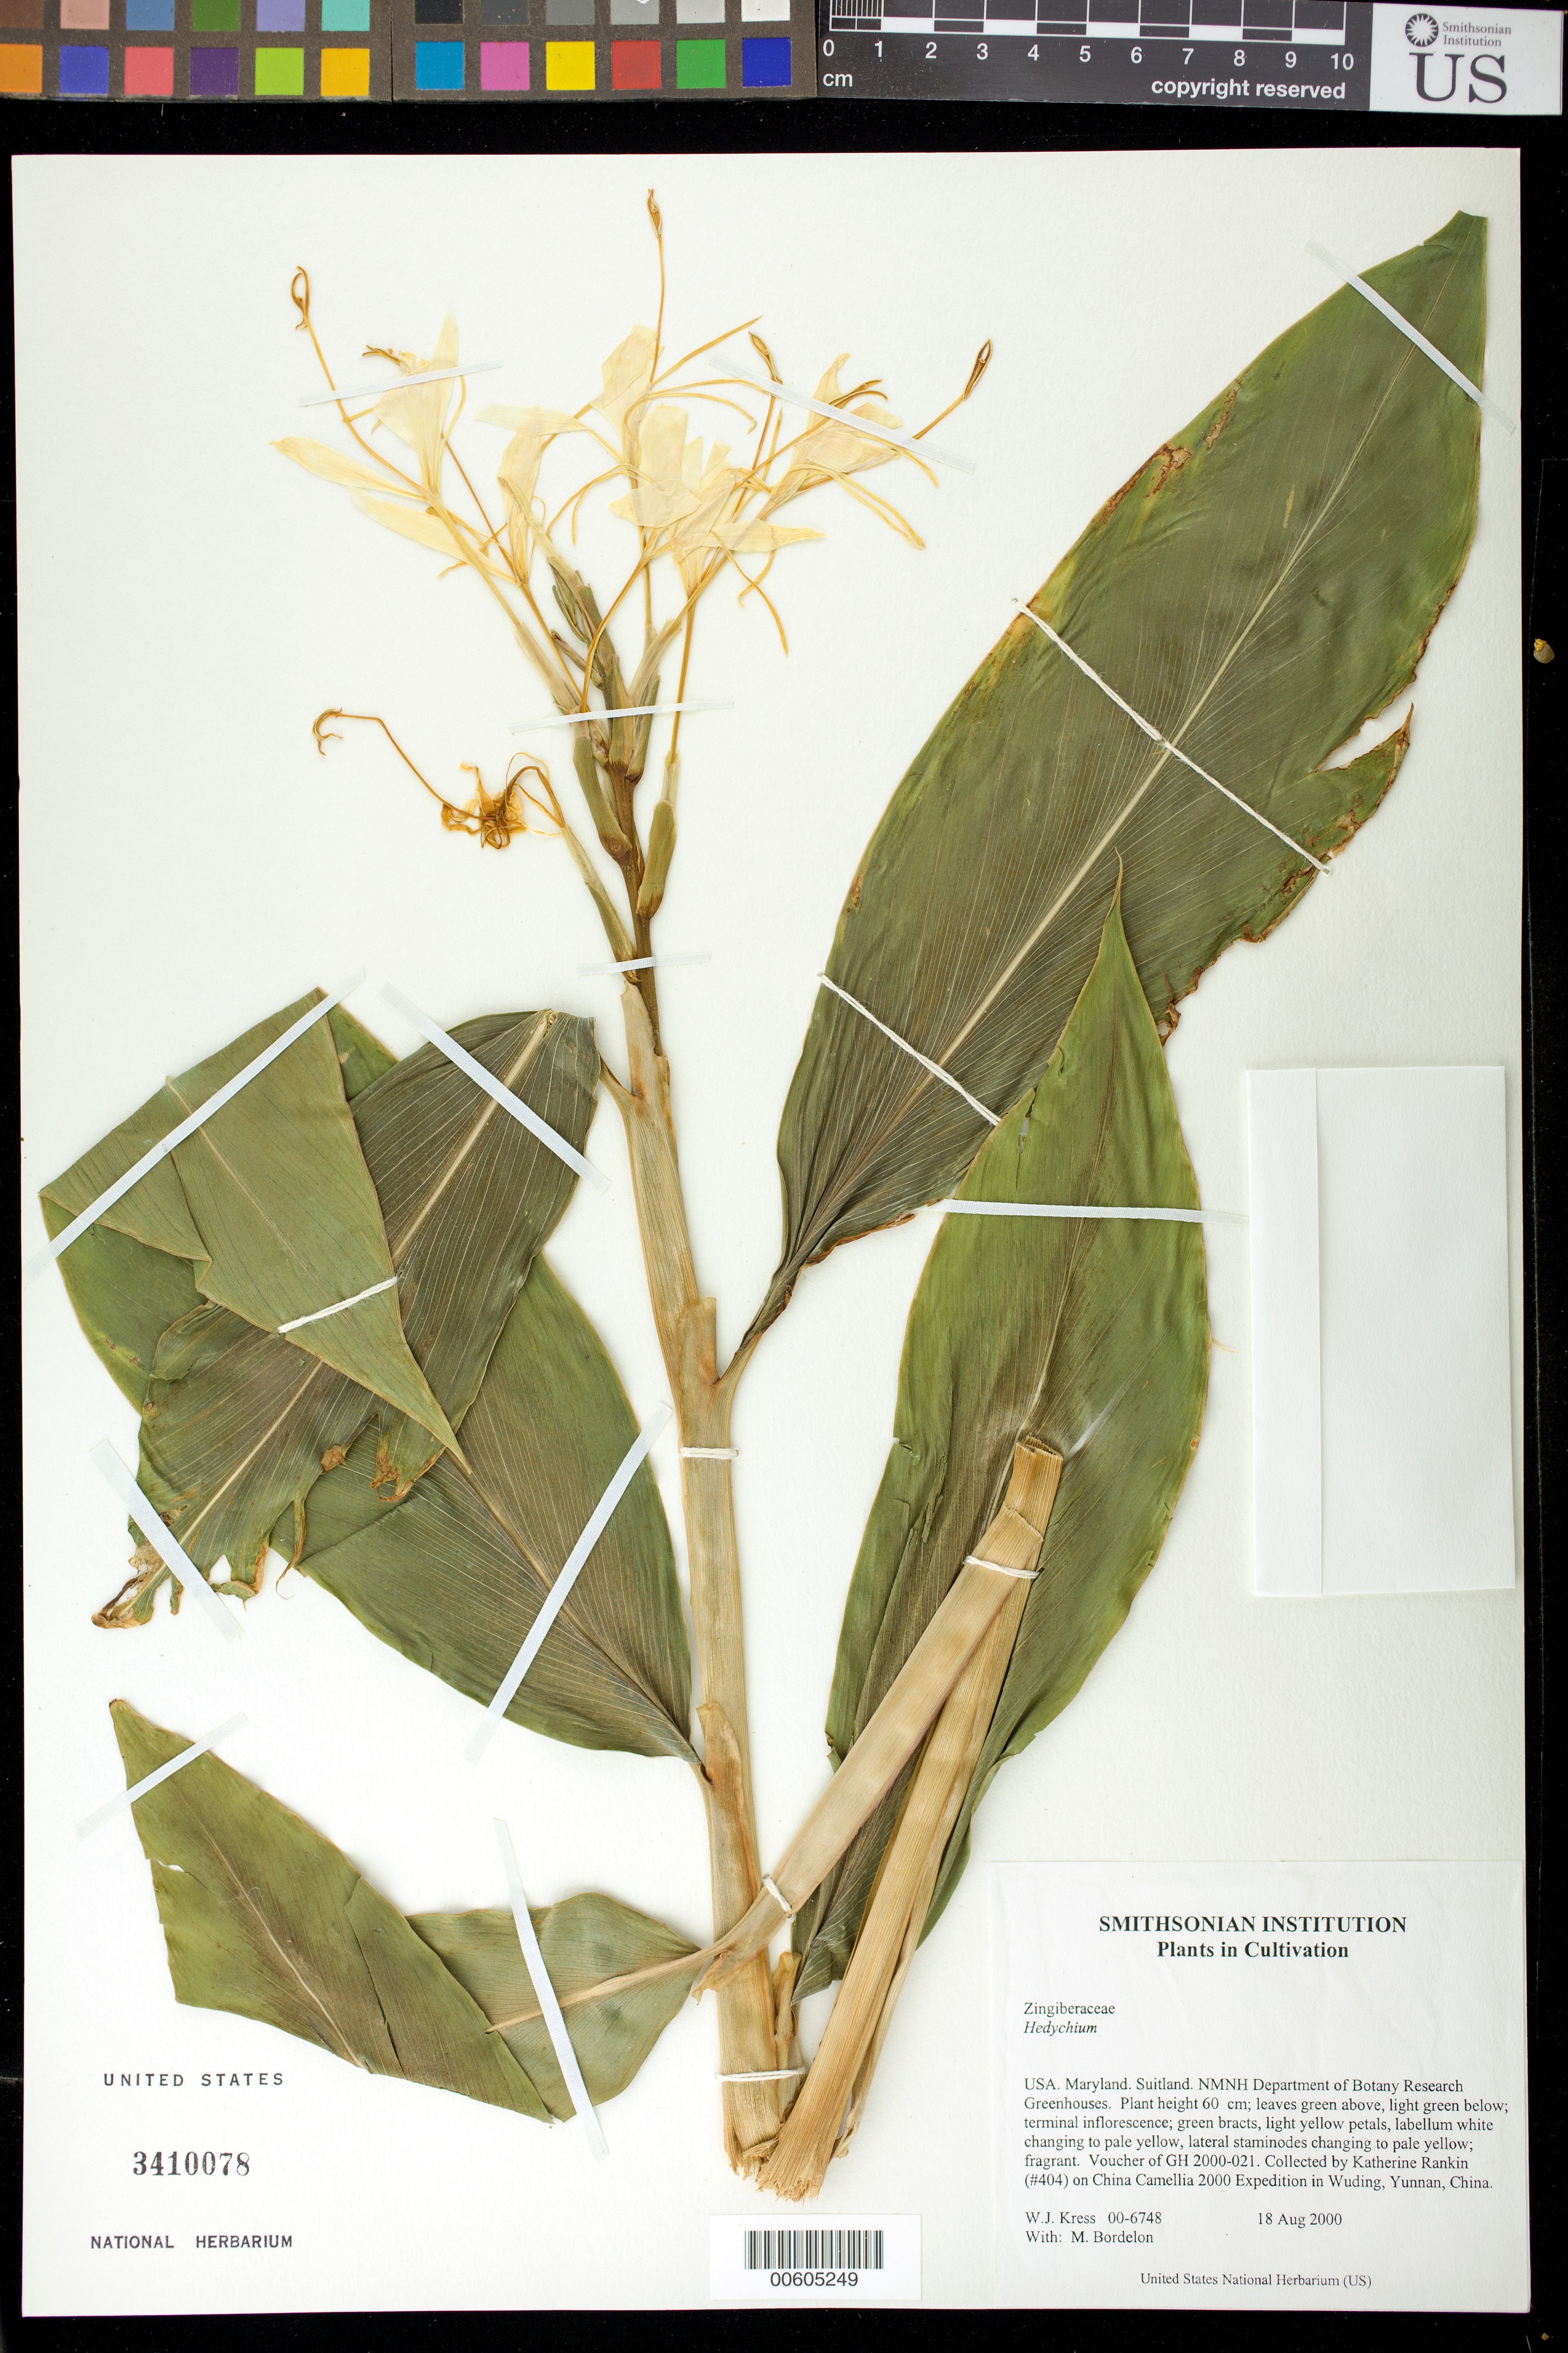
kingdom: Plantae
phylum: Tracheophyta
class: Liliopsida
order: Zingiberales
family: Zingiberaceae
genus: Hedychium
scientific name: Hedychium sp.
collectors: W. J. Kress & M. Bordelon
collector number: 00-6748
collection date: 2000-08-18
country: United States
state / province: Maryland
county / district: Prince George's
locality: NMNH Botany Research Greenhouses. Suitland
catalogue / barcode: US 3410078